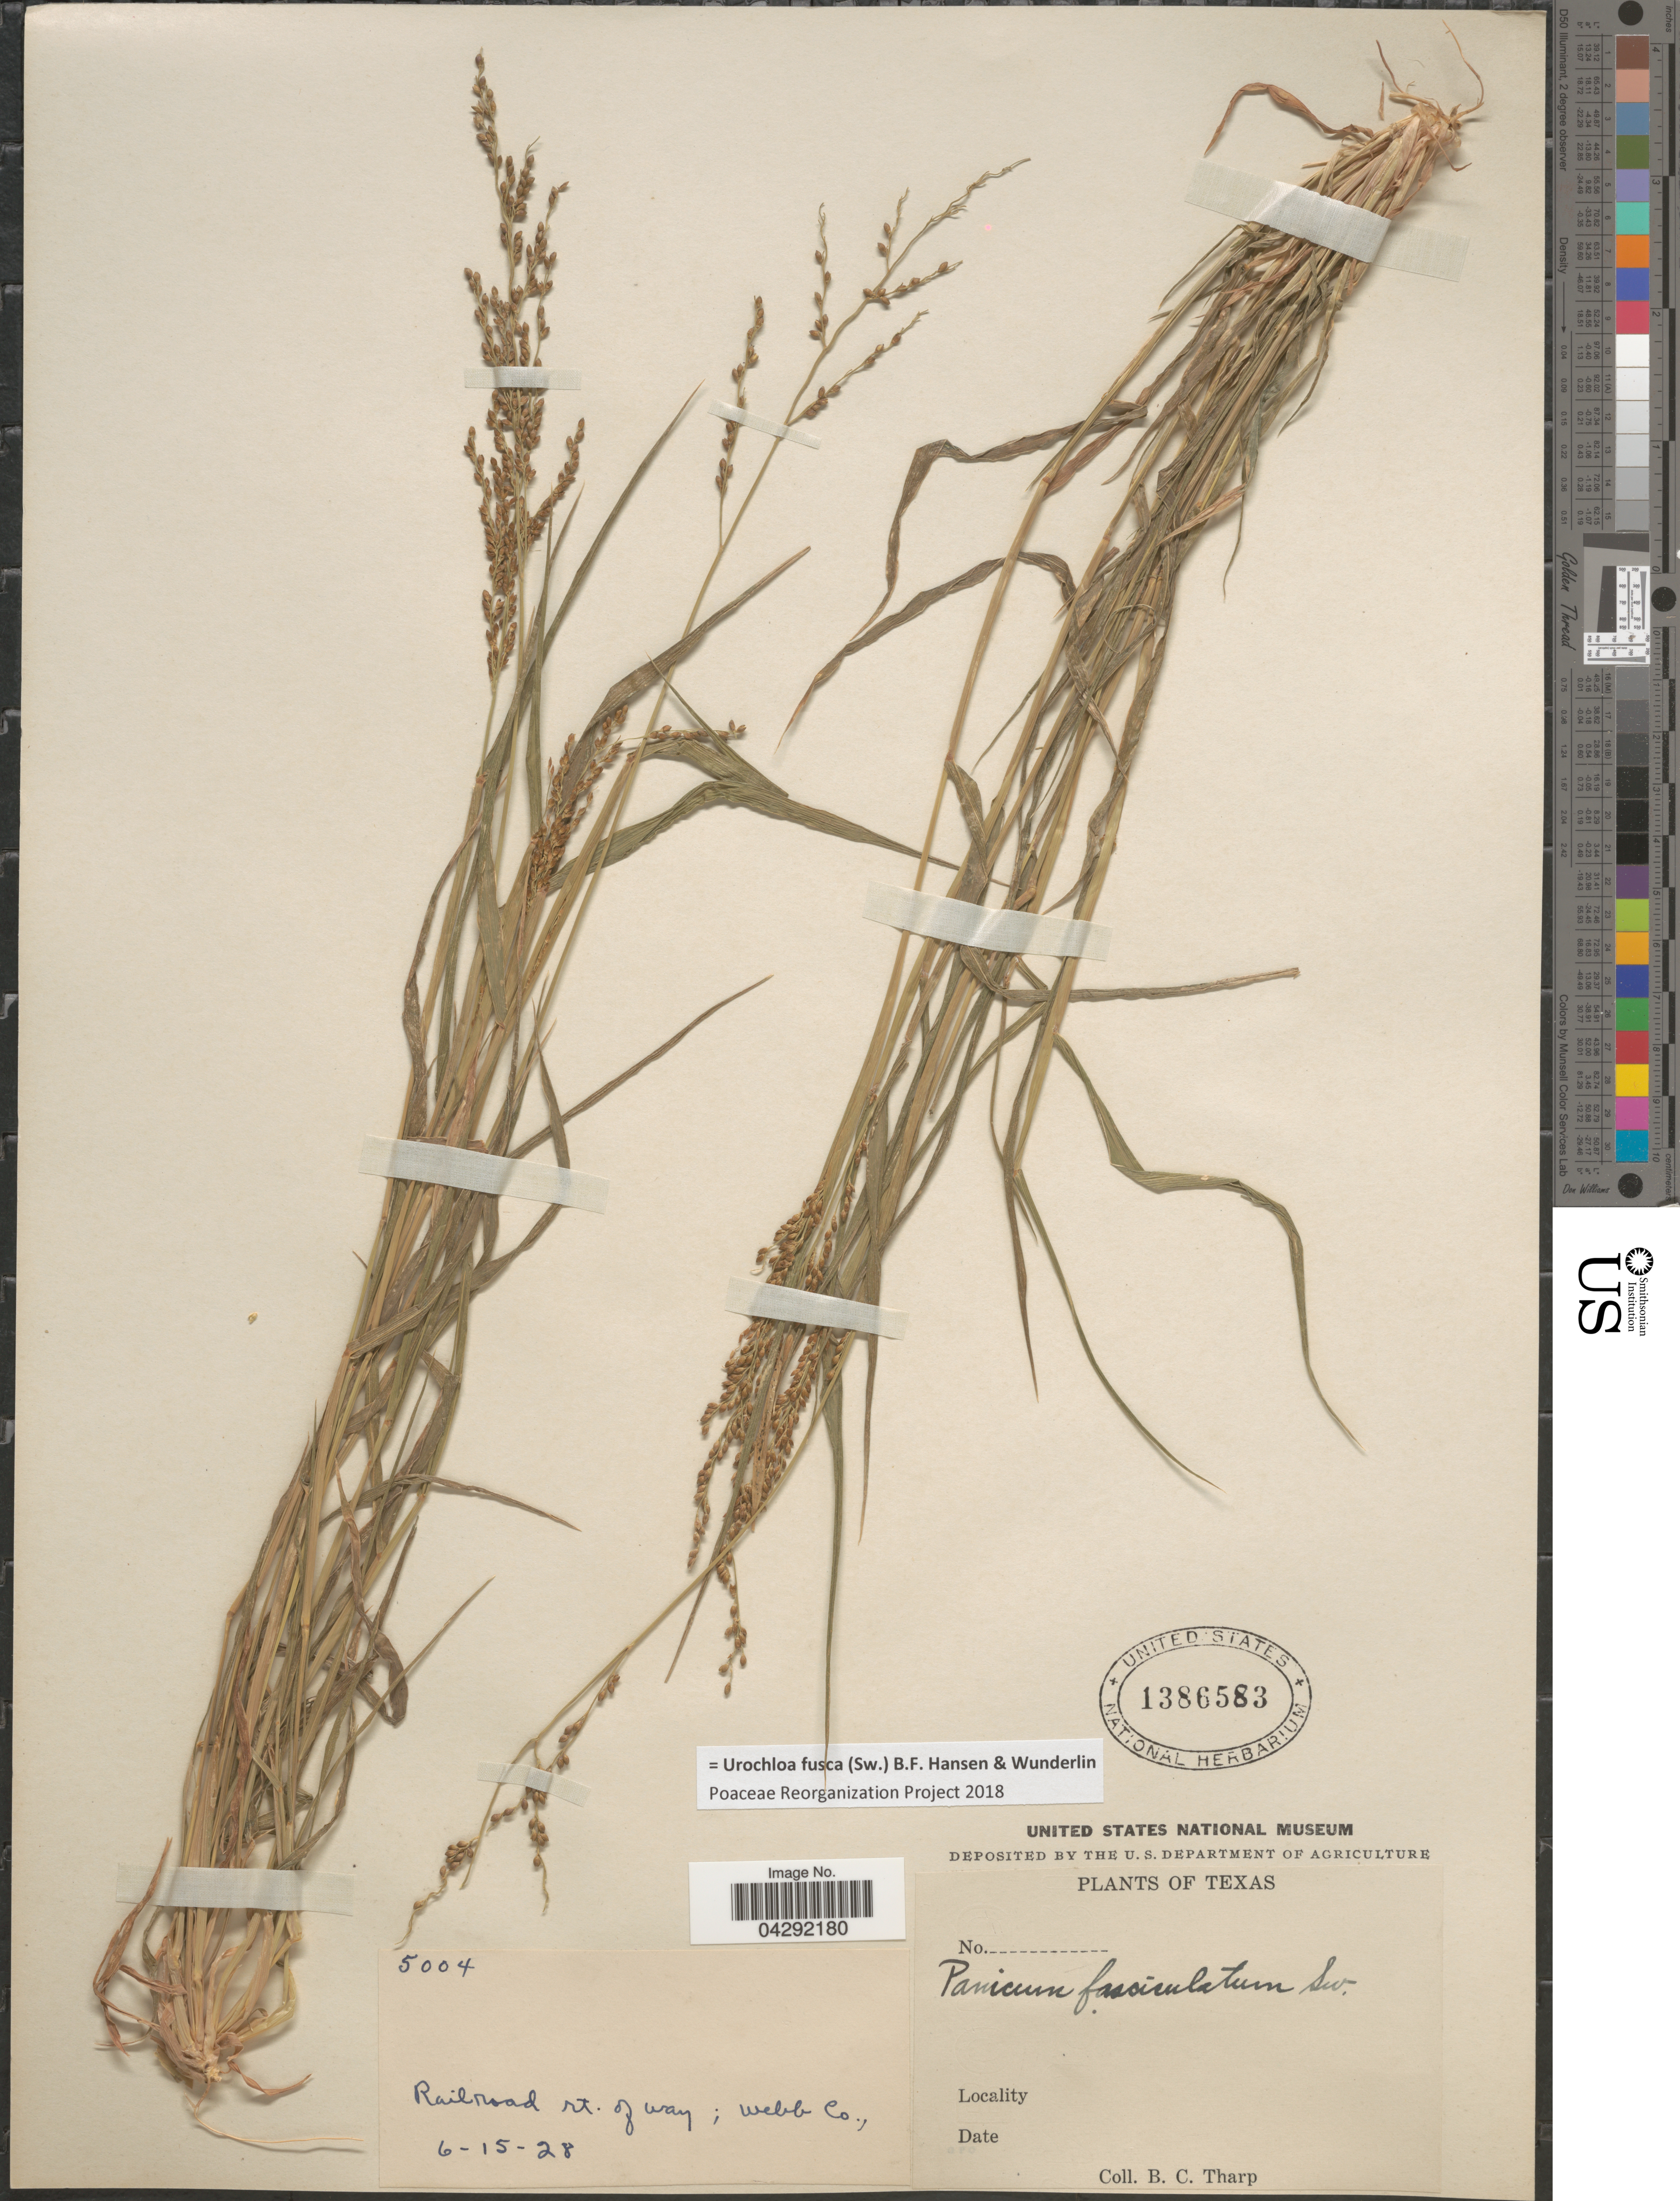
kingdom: Plantae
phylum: Tracheophyta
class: Liliopsida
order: Poales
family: Poaceae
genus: Urochloa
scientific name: Urochloa fusca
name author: (Sw.) B.F. Hansen & Wunderlin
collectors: B. C. Tharp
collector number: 5004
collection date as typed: Transcribed d/m/y: 15/6/28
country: United States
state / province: Texas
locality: Railroad rt. of way; Webb Co.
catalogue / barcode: US 1386583